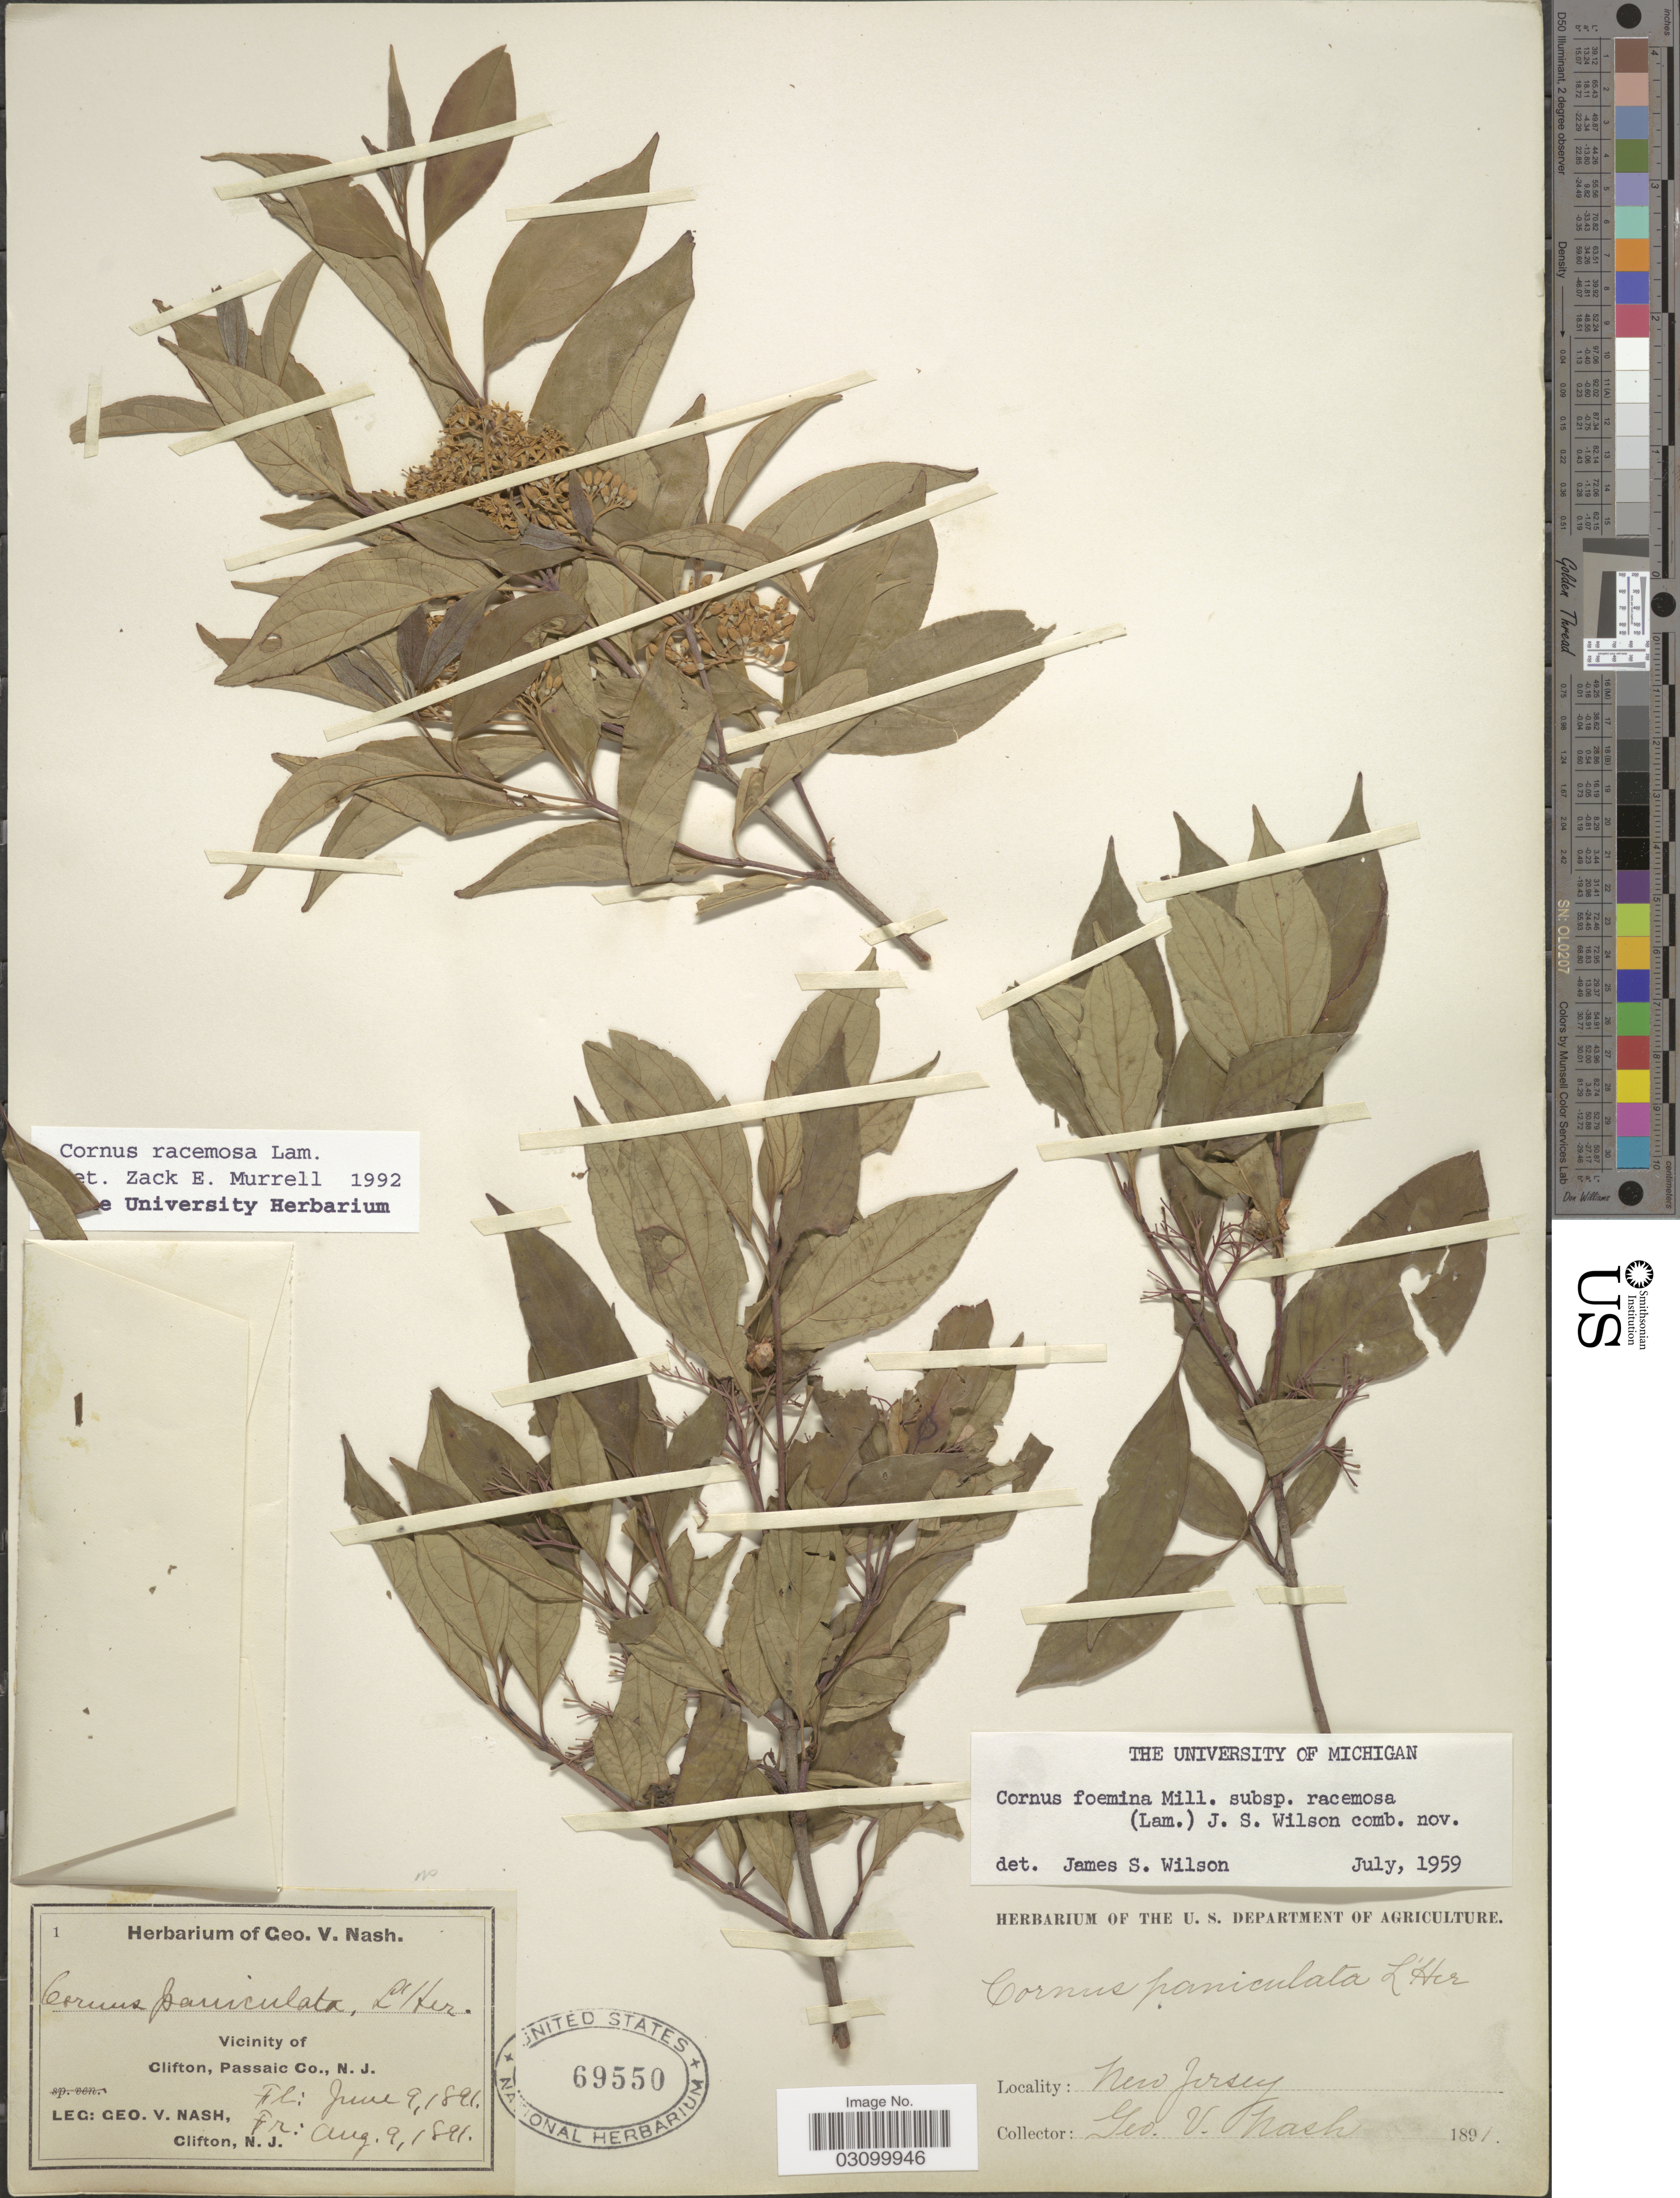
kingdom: Plantae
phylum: Tracheophyta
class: Magnoliopsida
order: Cornales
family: Cornaceae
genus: Cornus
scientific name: Cornus racemosa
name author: Lam.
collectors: G. V. Nash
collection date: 1891-06-09/1891-08-09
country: United States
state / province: New Jersey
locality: Vicinity of Clifton, Passaic Co.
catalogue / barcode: US 69550